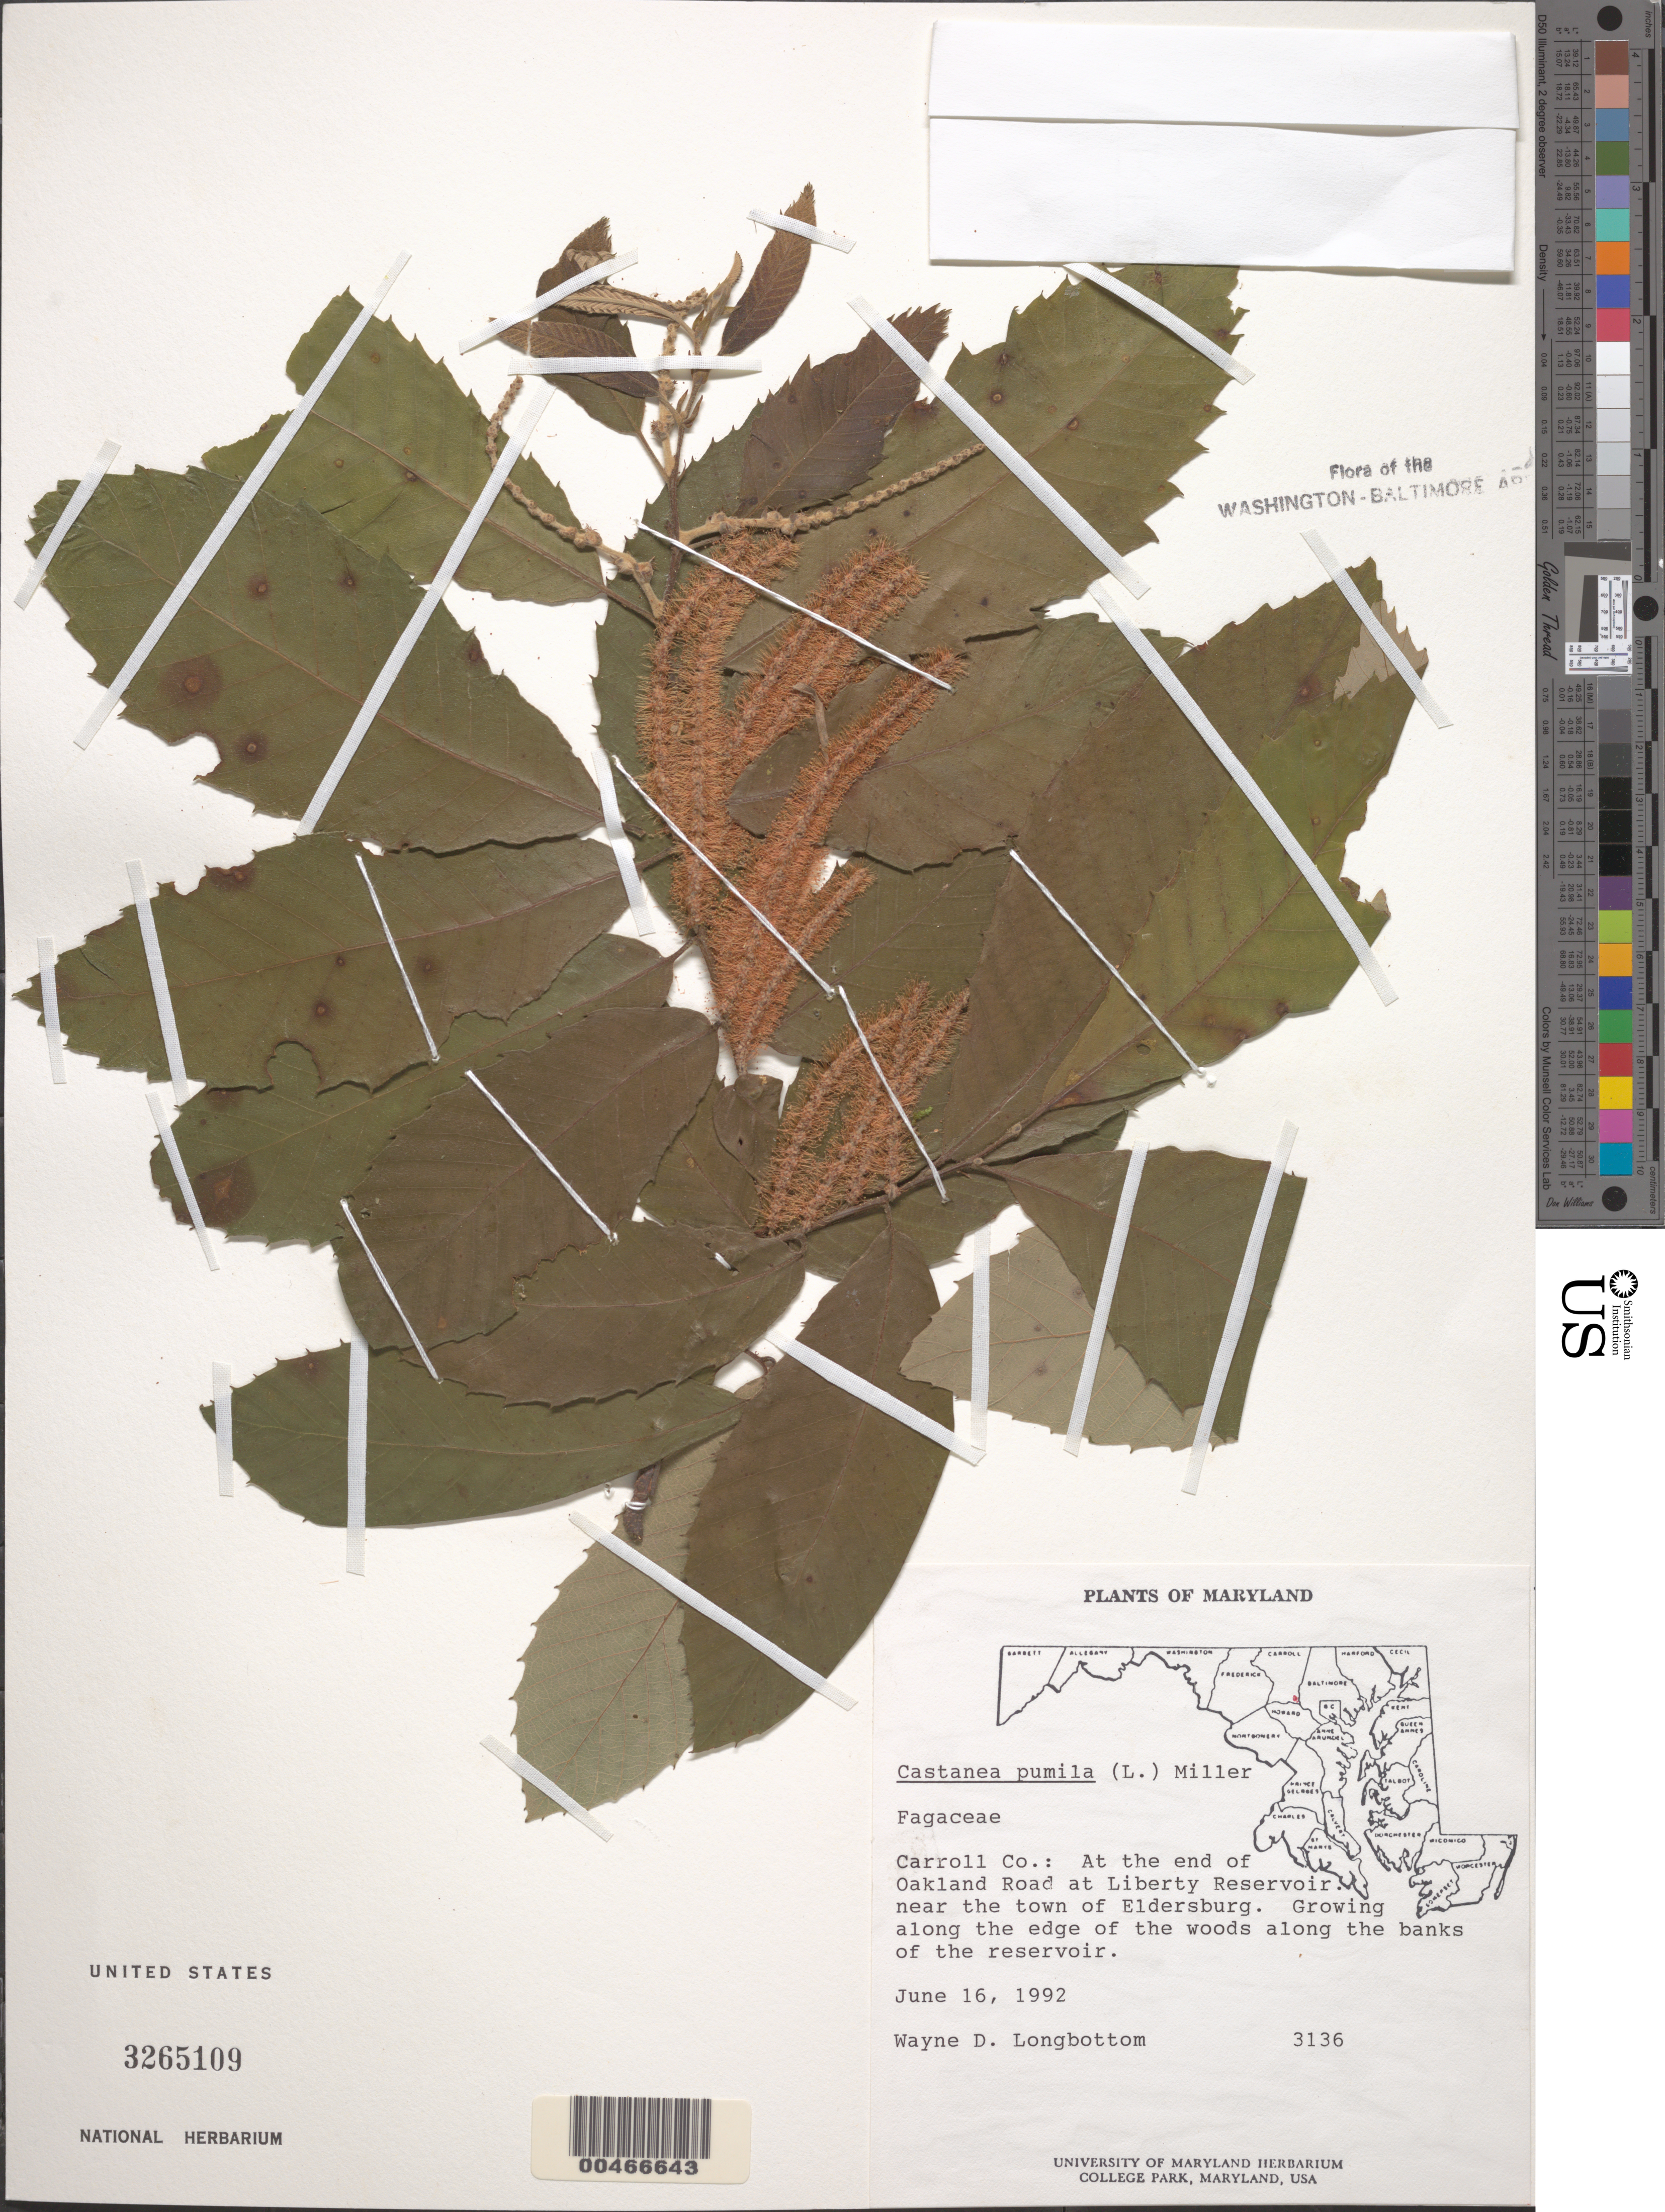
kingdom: Plantae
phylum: Tracheophyta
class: Magnoliopsida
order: Fagales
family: Fagaceae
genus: Castanea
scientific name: Castanea pumila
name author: (L.) Mill.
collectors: W. D. Longbottom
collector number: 3136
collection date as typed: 16 Jun 1992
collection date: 1992-06-16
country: United States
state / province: Maryland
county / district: Carroll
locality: Liberty Reservoir, Oakland Road near Eldersburg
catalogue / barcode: US 3265109